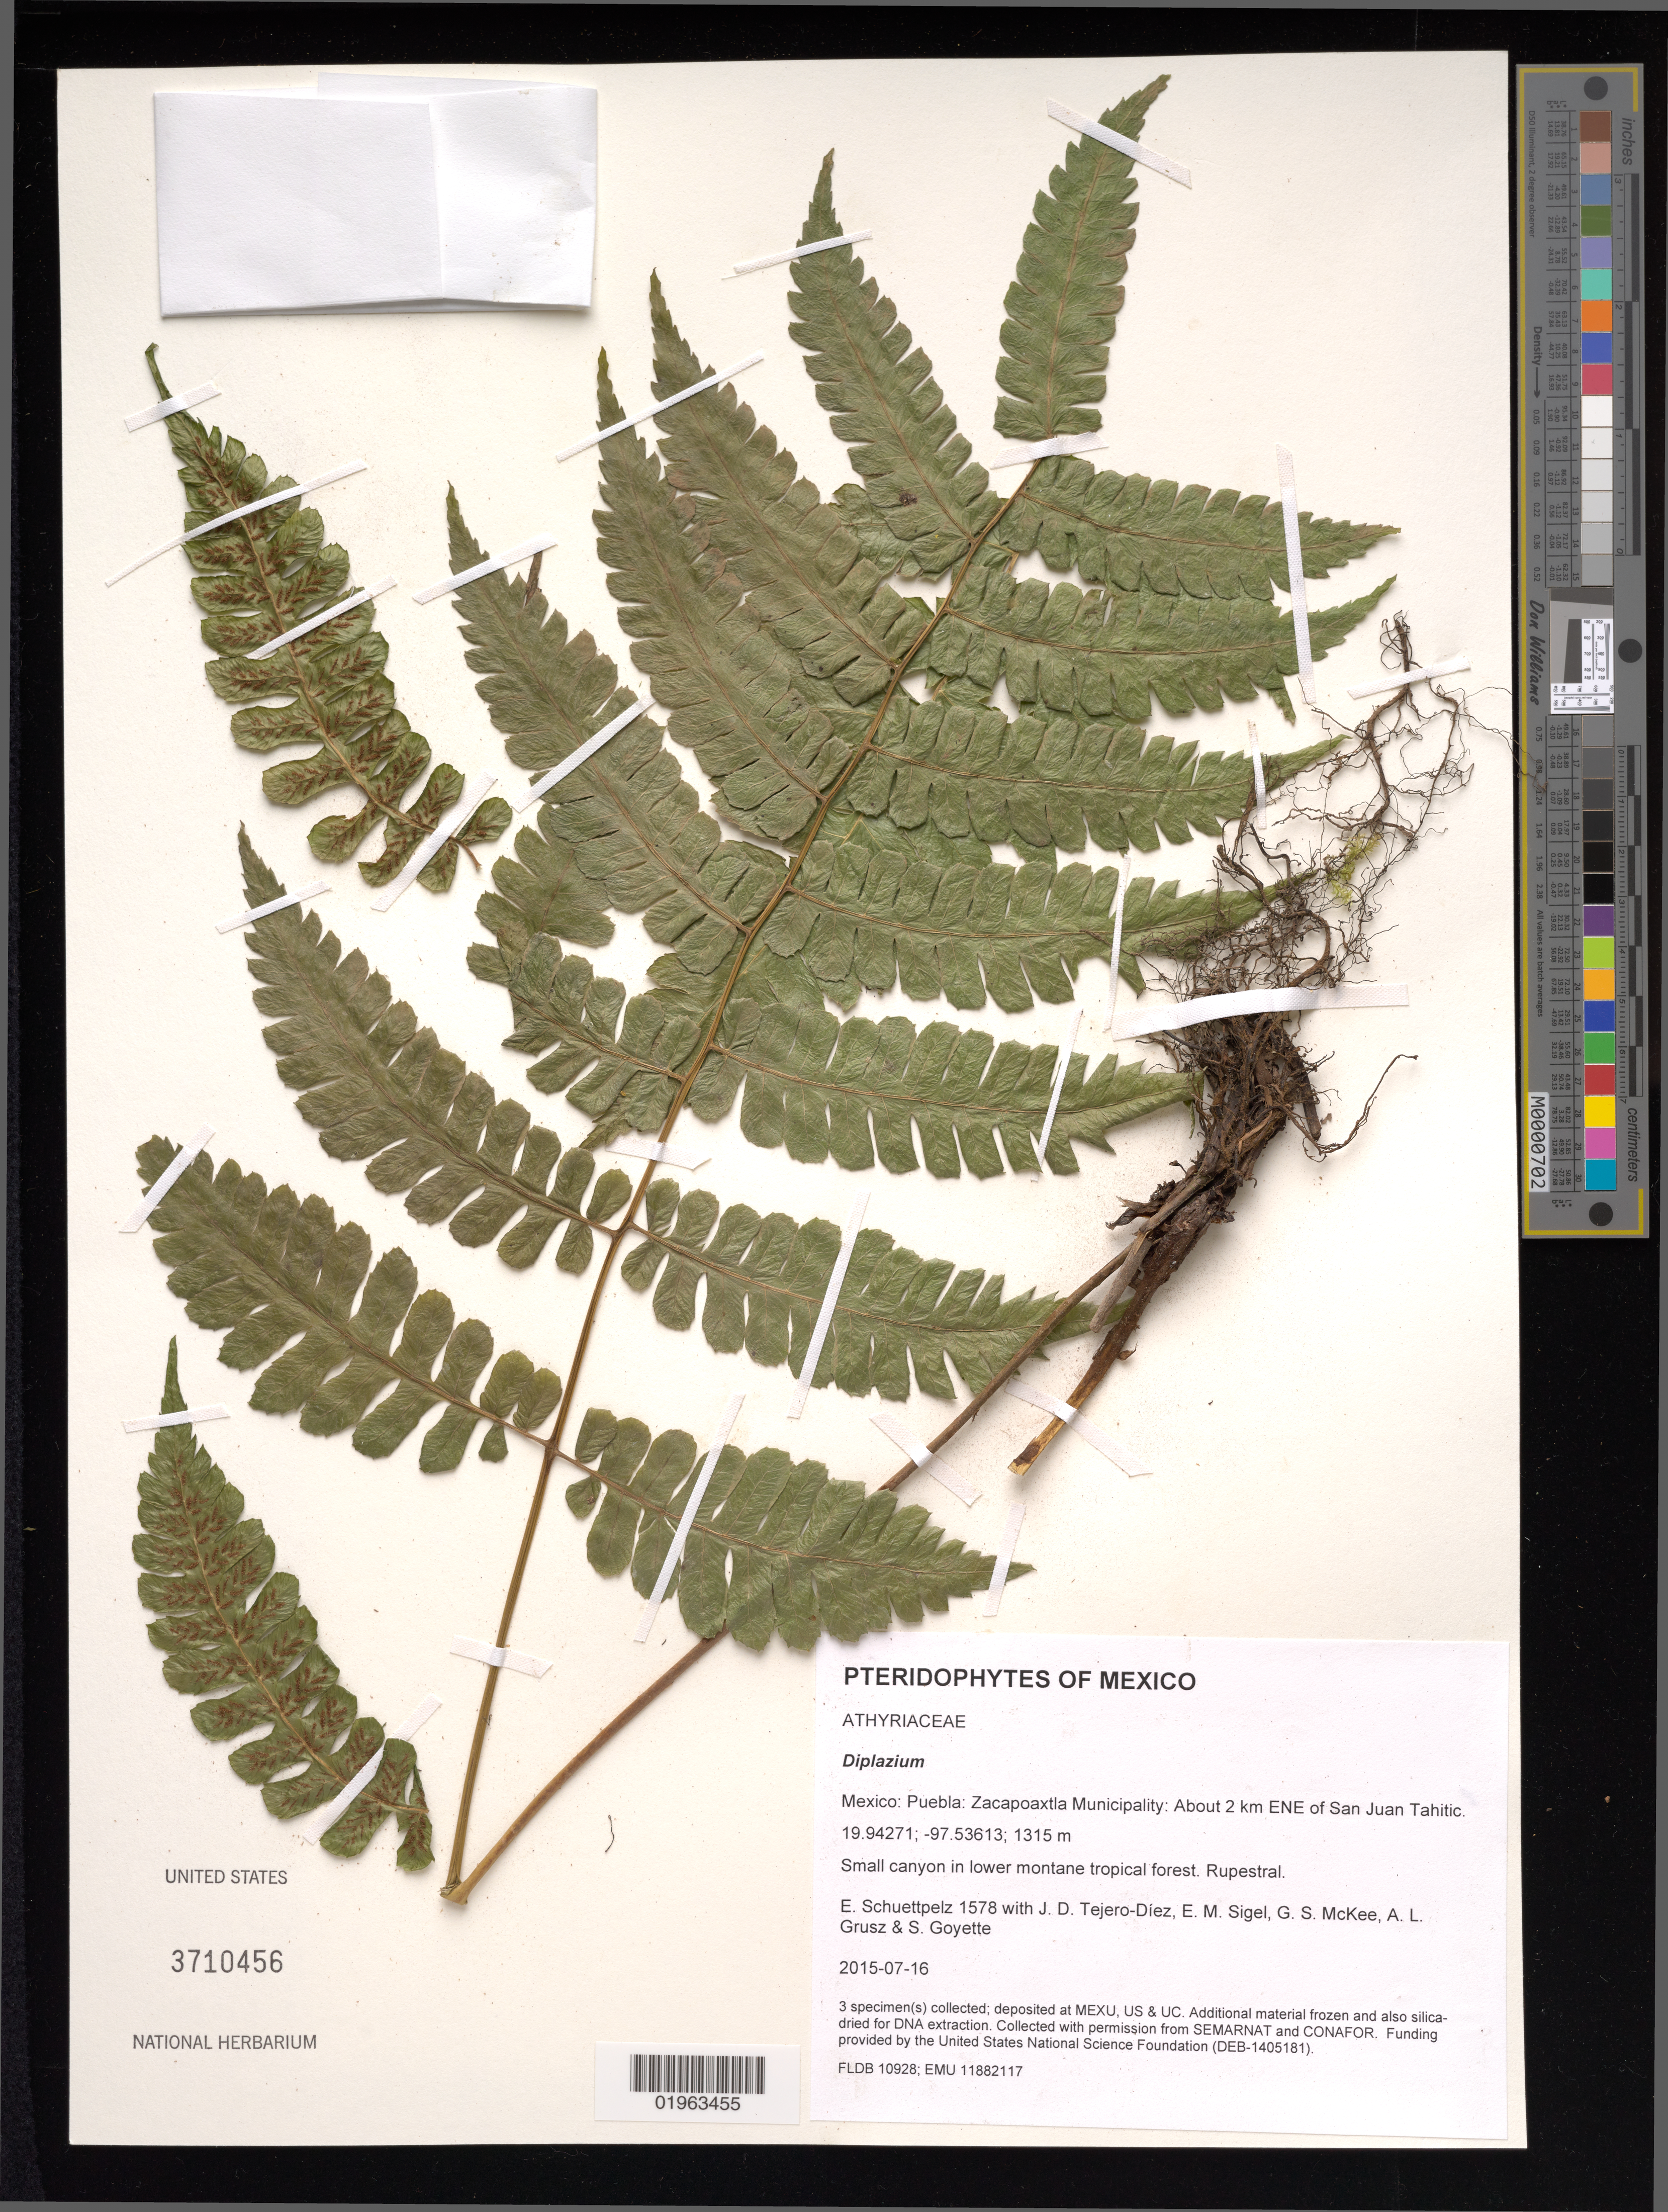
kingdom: Plantae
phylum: Tracheophyta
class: Polypodiopsida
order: Polypodiales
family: Athyriaceae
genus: Diplazium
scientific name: Diplazium sp.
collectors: E. Schuettpelz, D. Tejero-Díez, E. M. Sigel, G. S. McKee & A. Grusz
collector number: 1578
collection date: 2015-07-16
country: Mexico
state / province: Puebla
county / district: Zacapoaxtla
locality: About 2 km ENE of San Juan Tahitic.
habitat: Small canyon in lower montane tropical forest.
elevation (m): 1315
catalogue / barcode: US 3710456